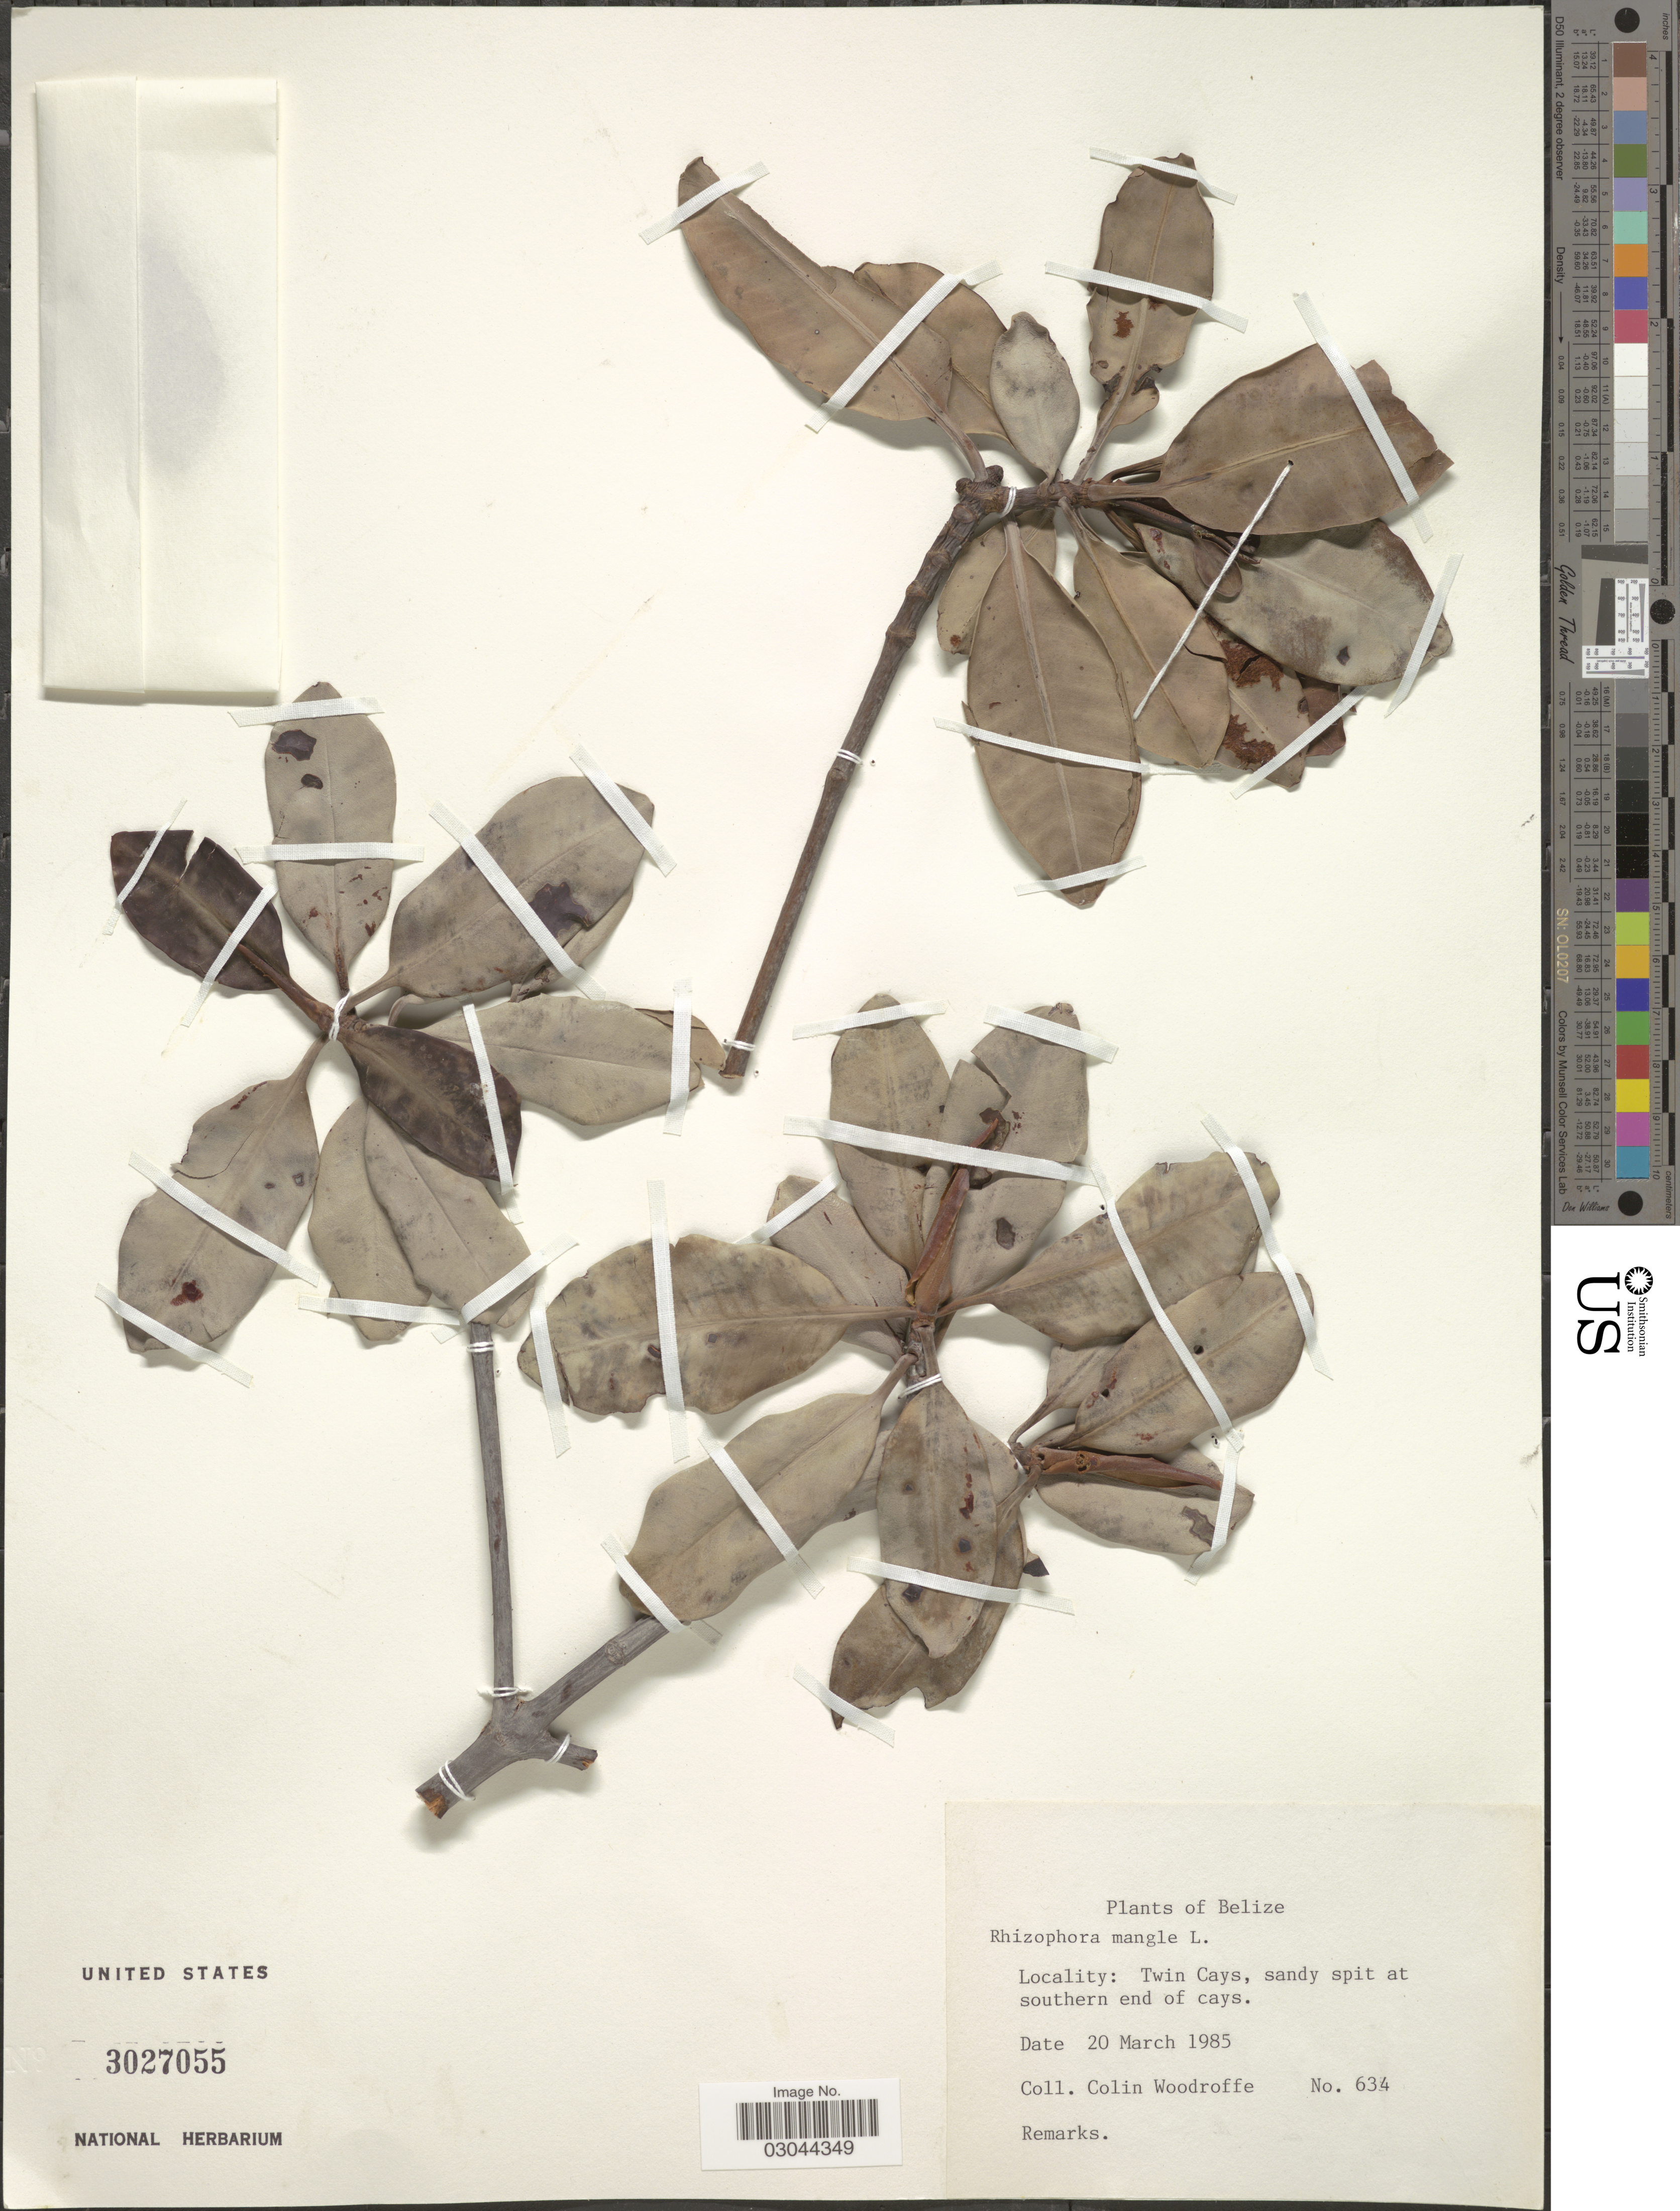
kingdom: Plantae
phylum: Tracheophyta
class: Magnoliopsida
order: Malpighiales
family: Rhizophoraceae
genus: Rhizophora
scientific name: Rhizophora mangle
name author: L.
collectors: C. Woodroffe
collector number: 634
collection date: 1985-03-20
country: Belize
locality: Twin Cays, sandy spit at southern end of cays.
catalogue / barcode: US 3027055